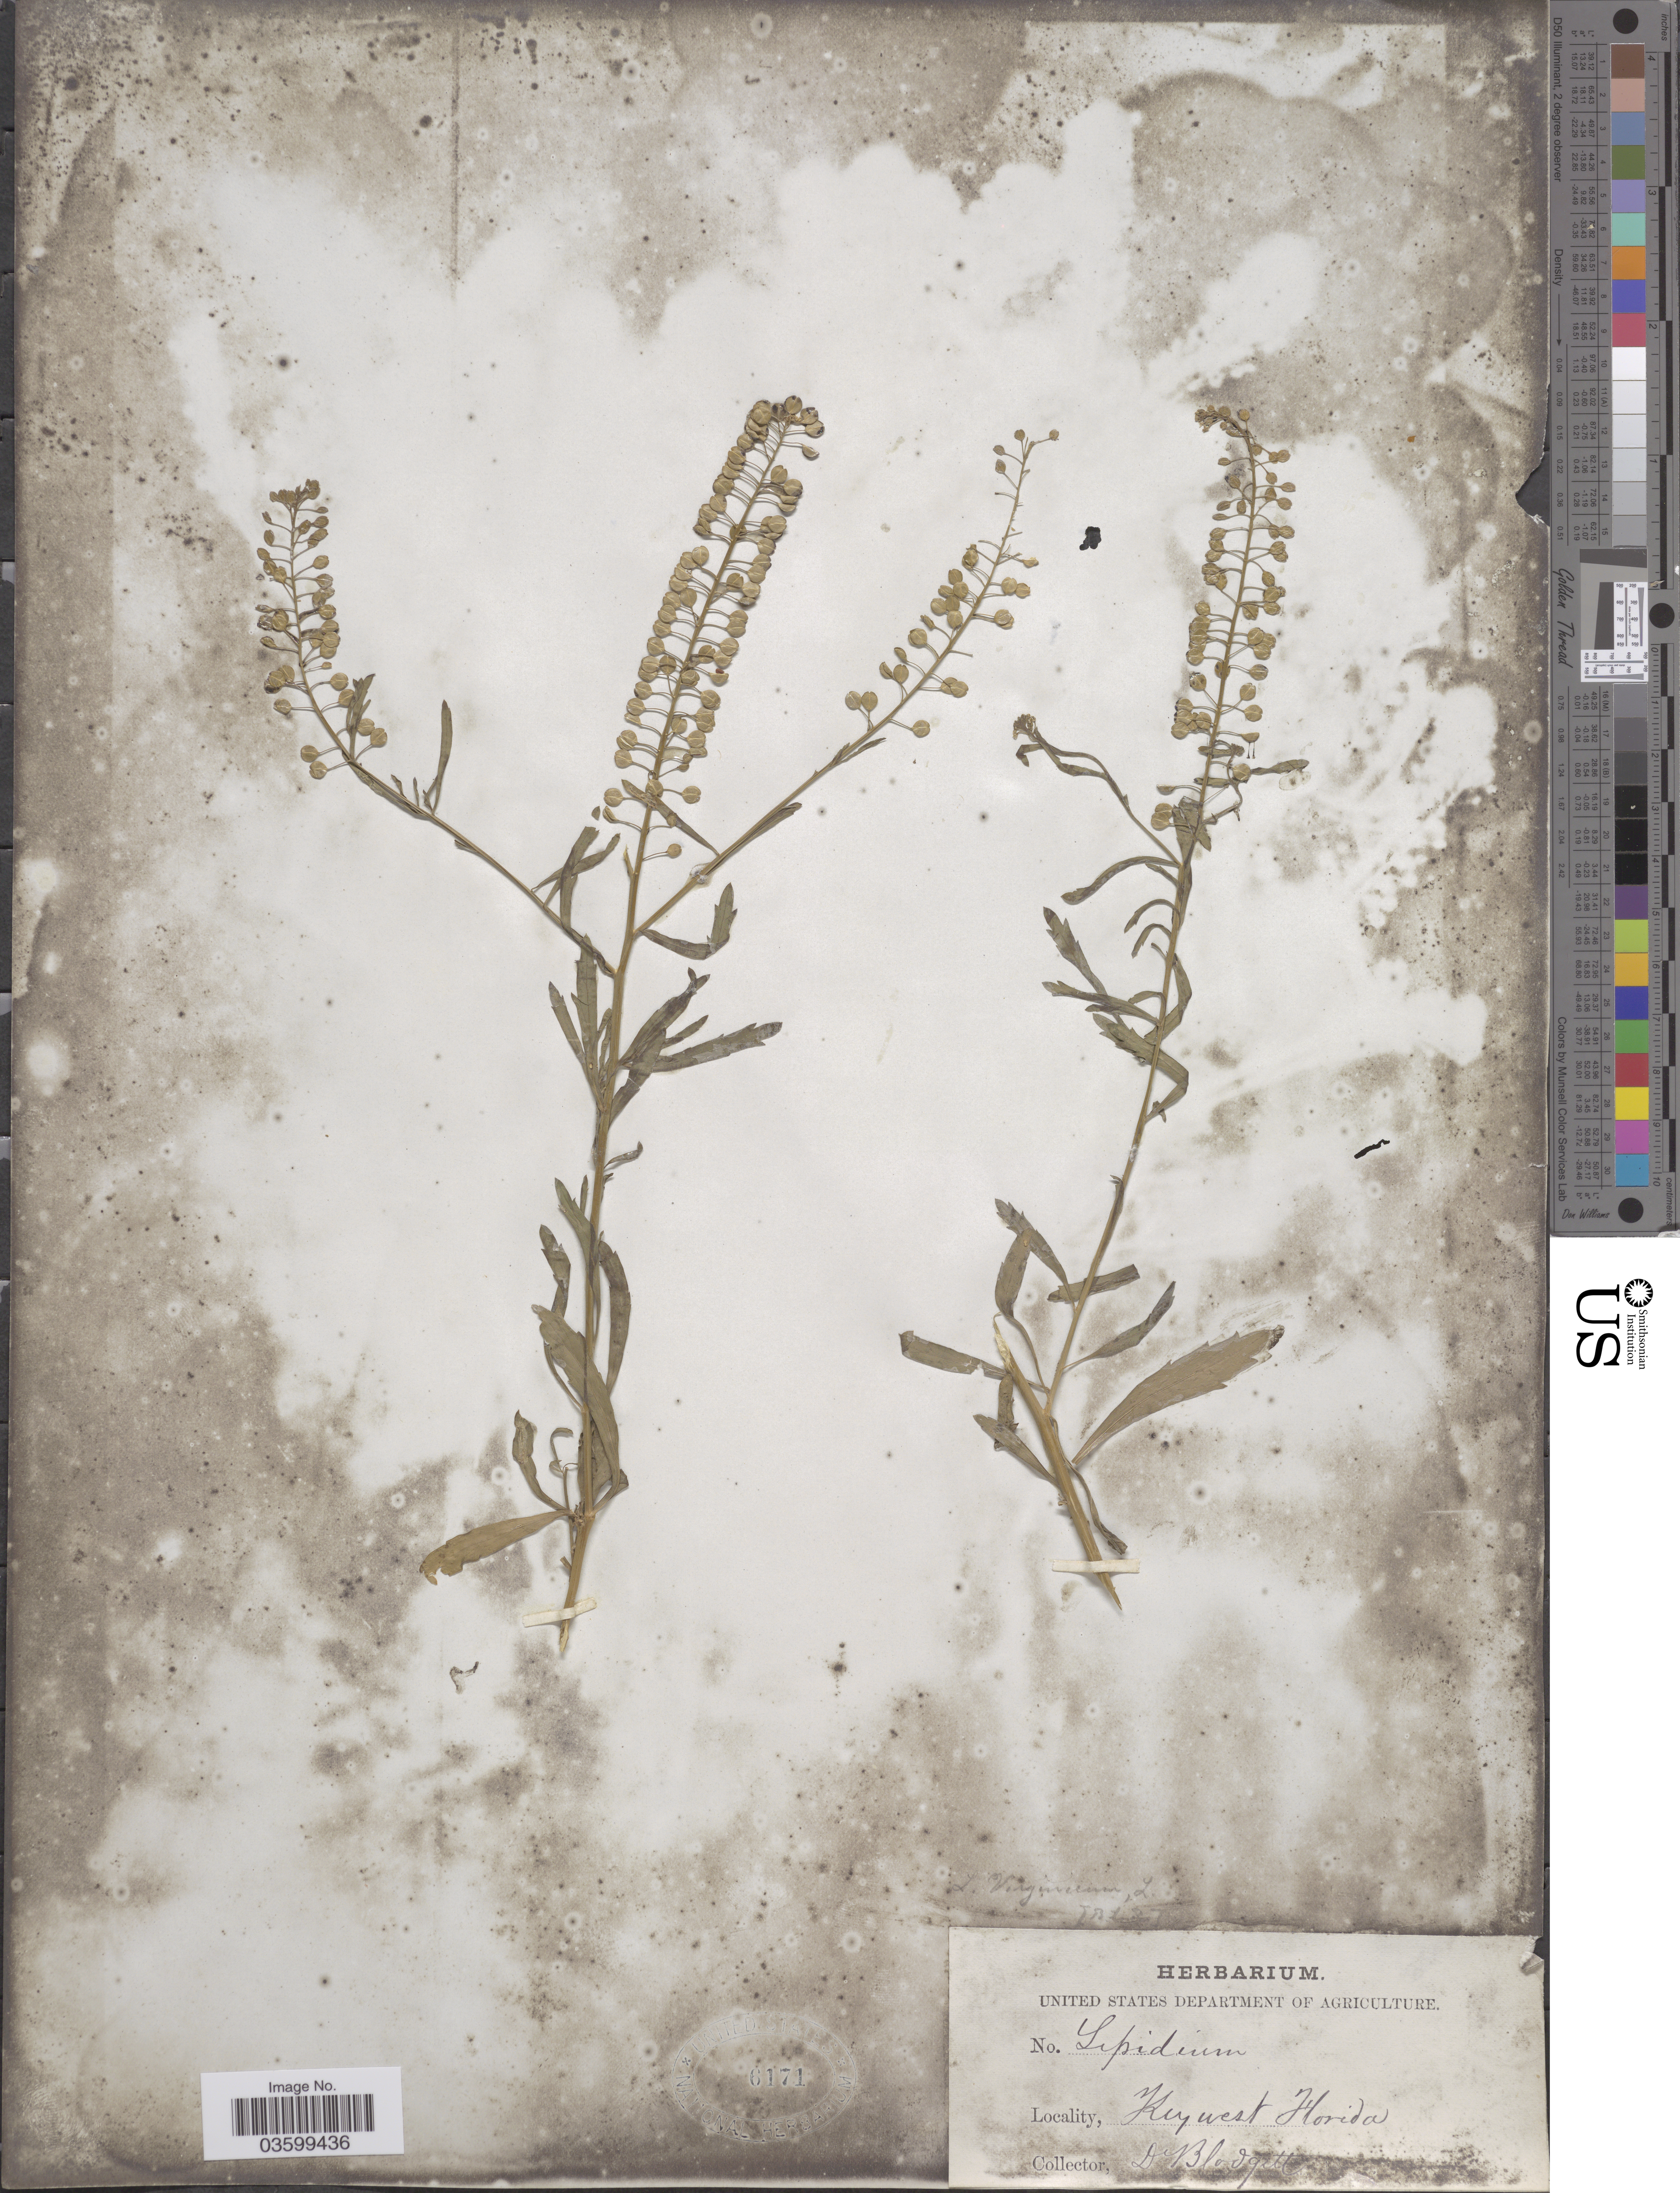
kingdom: Plantae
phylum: Tracheophyta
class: Magnoliopsida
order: Brassicales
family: Brassicaceae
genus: Lepidium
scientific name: Lepidium virginicum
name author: L.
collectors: -. Blodgett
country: United States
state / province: Florida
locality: Key West.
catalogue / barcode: US 6171